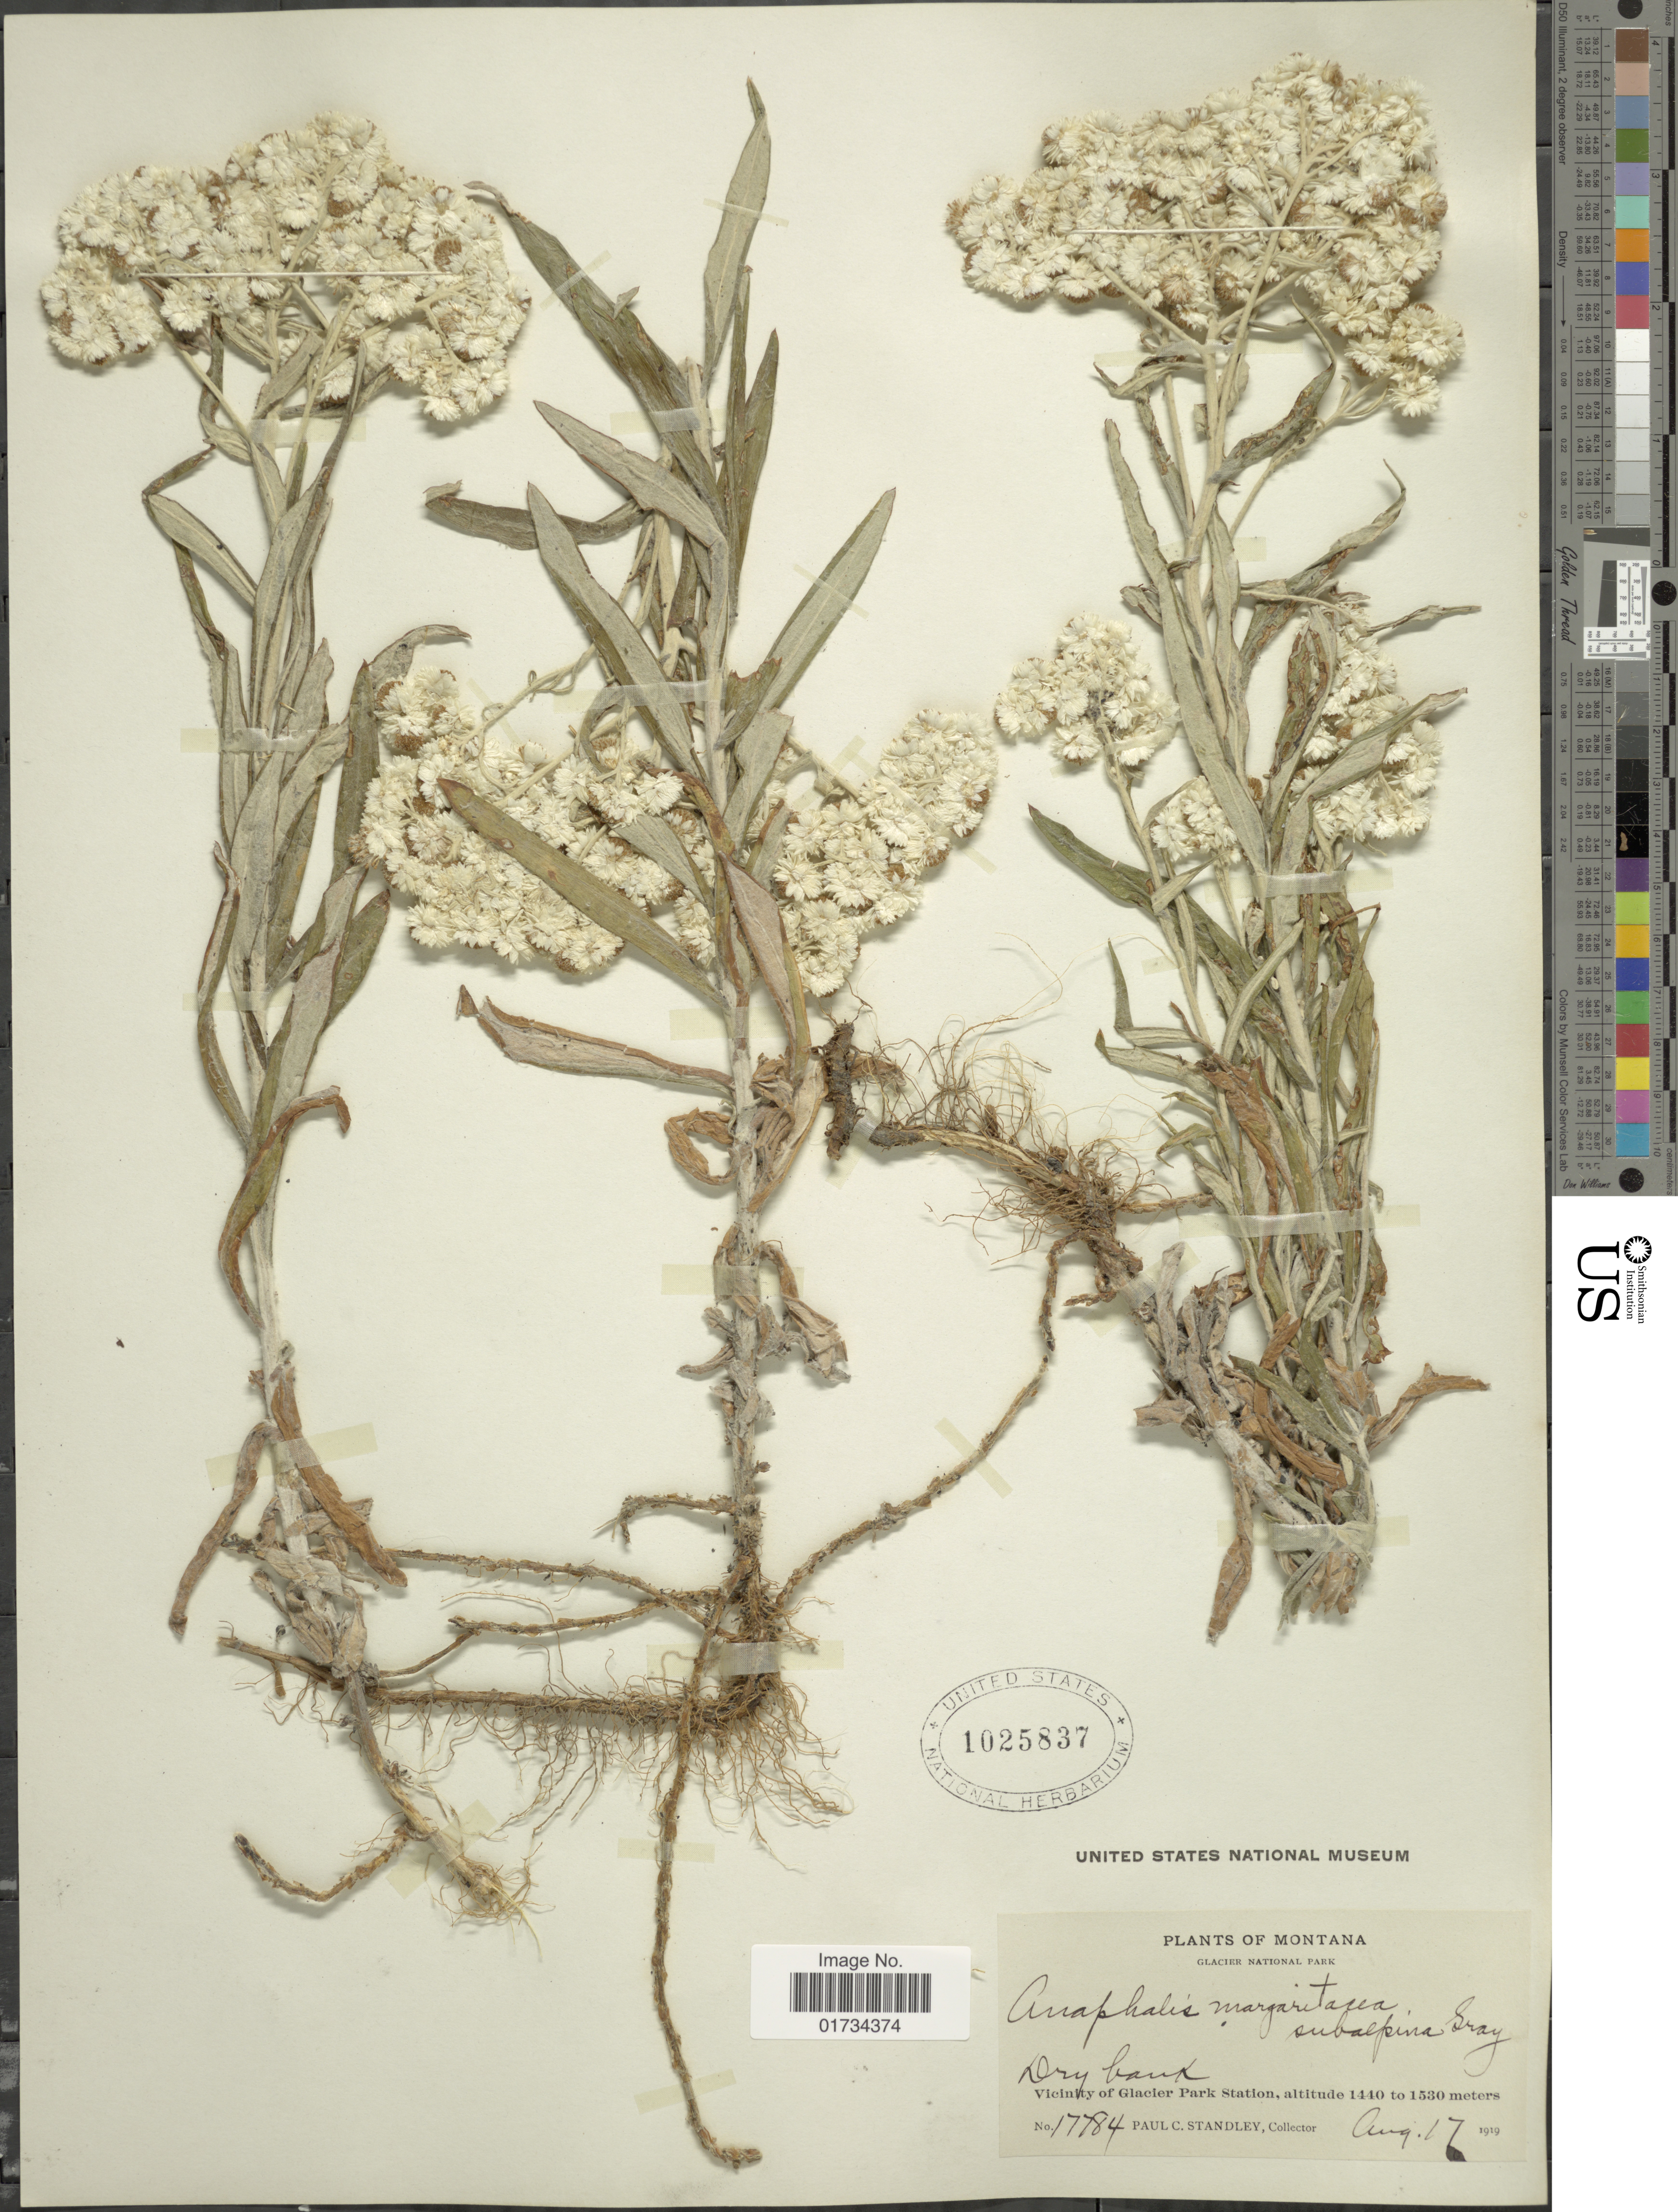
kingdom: Plantae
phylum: Tracheophyta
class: Magnoliopsida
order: Asterales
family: Asteraceae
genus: Anaphalis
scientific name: Anaphalis subalpina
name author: (A. Gray) Rydb.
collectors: P. C. Standley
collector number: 17784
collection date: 1919-08-17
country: United States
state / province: Montana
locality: Montana. Glacier National Park. Dry bank. Vicinity of Glacier Park Station.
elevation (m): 1440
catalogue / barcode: US 1025837